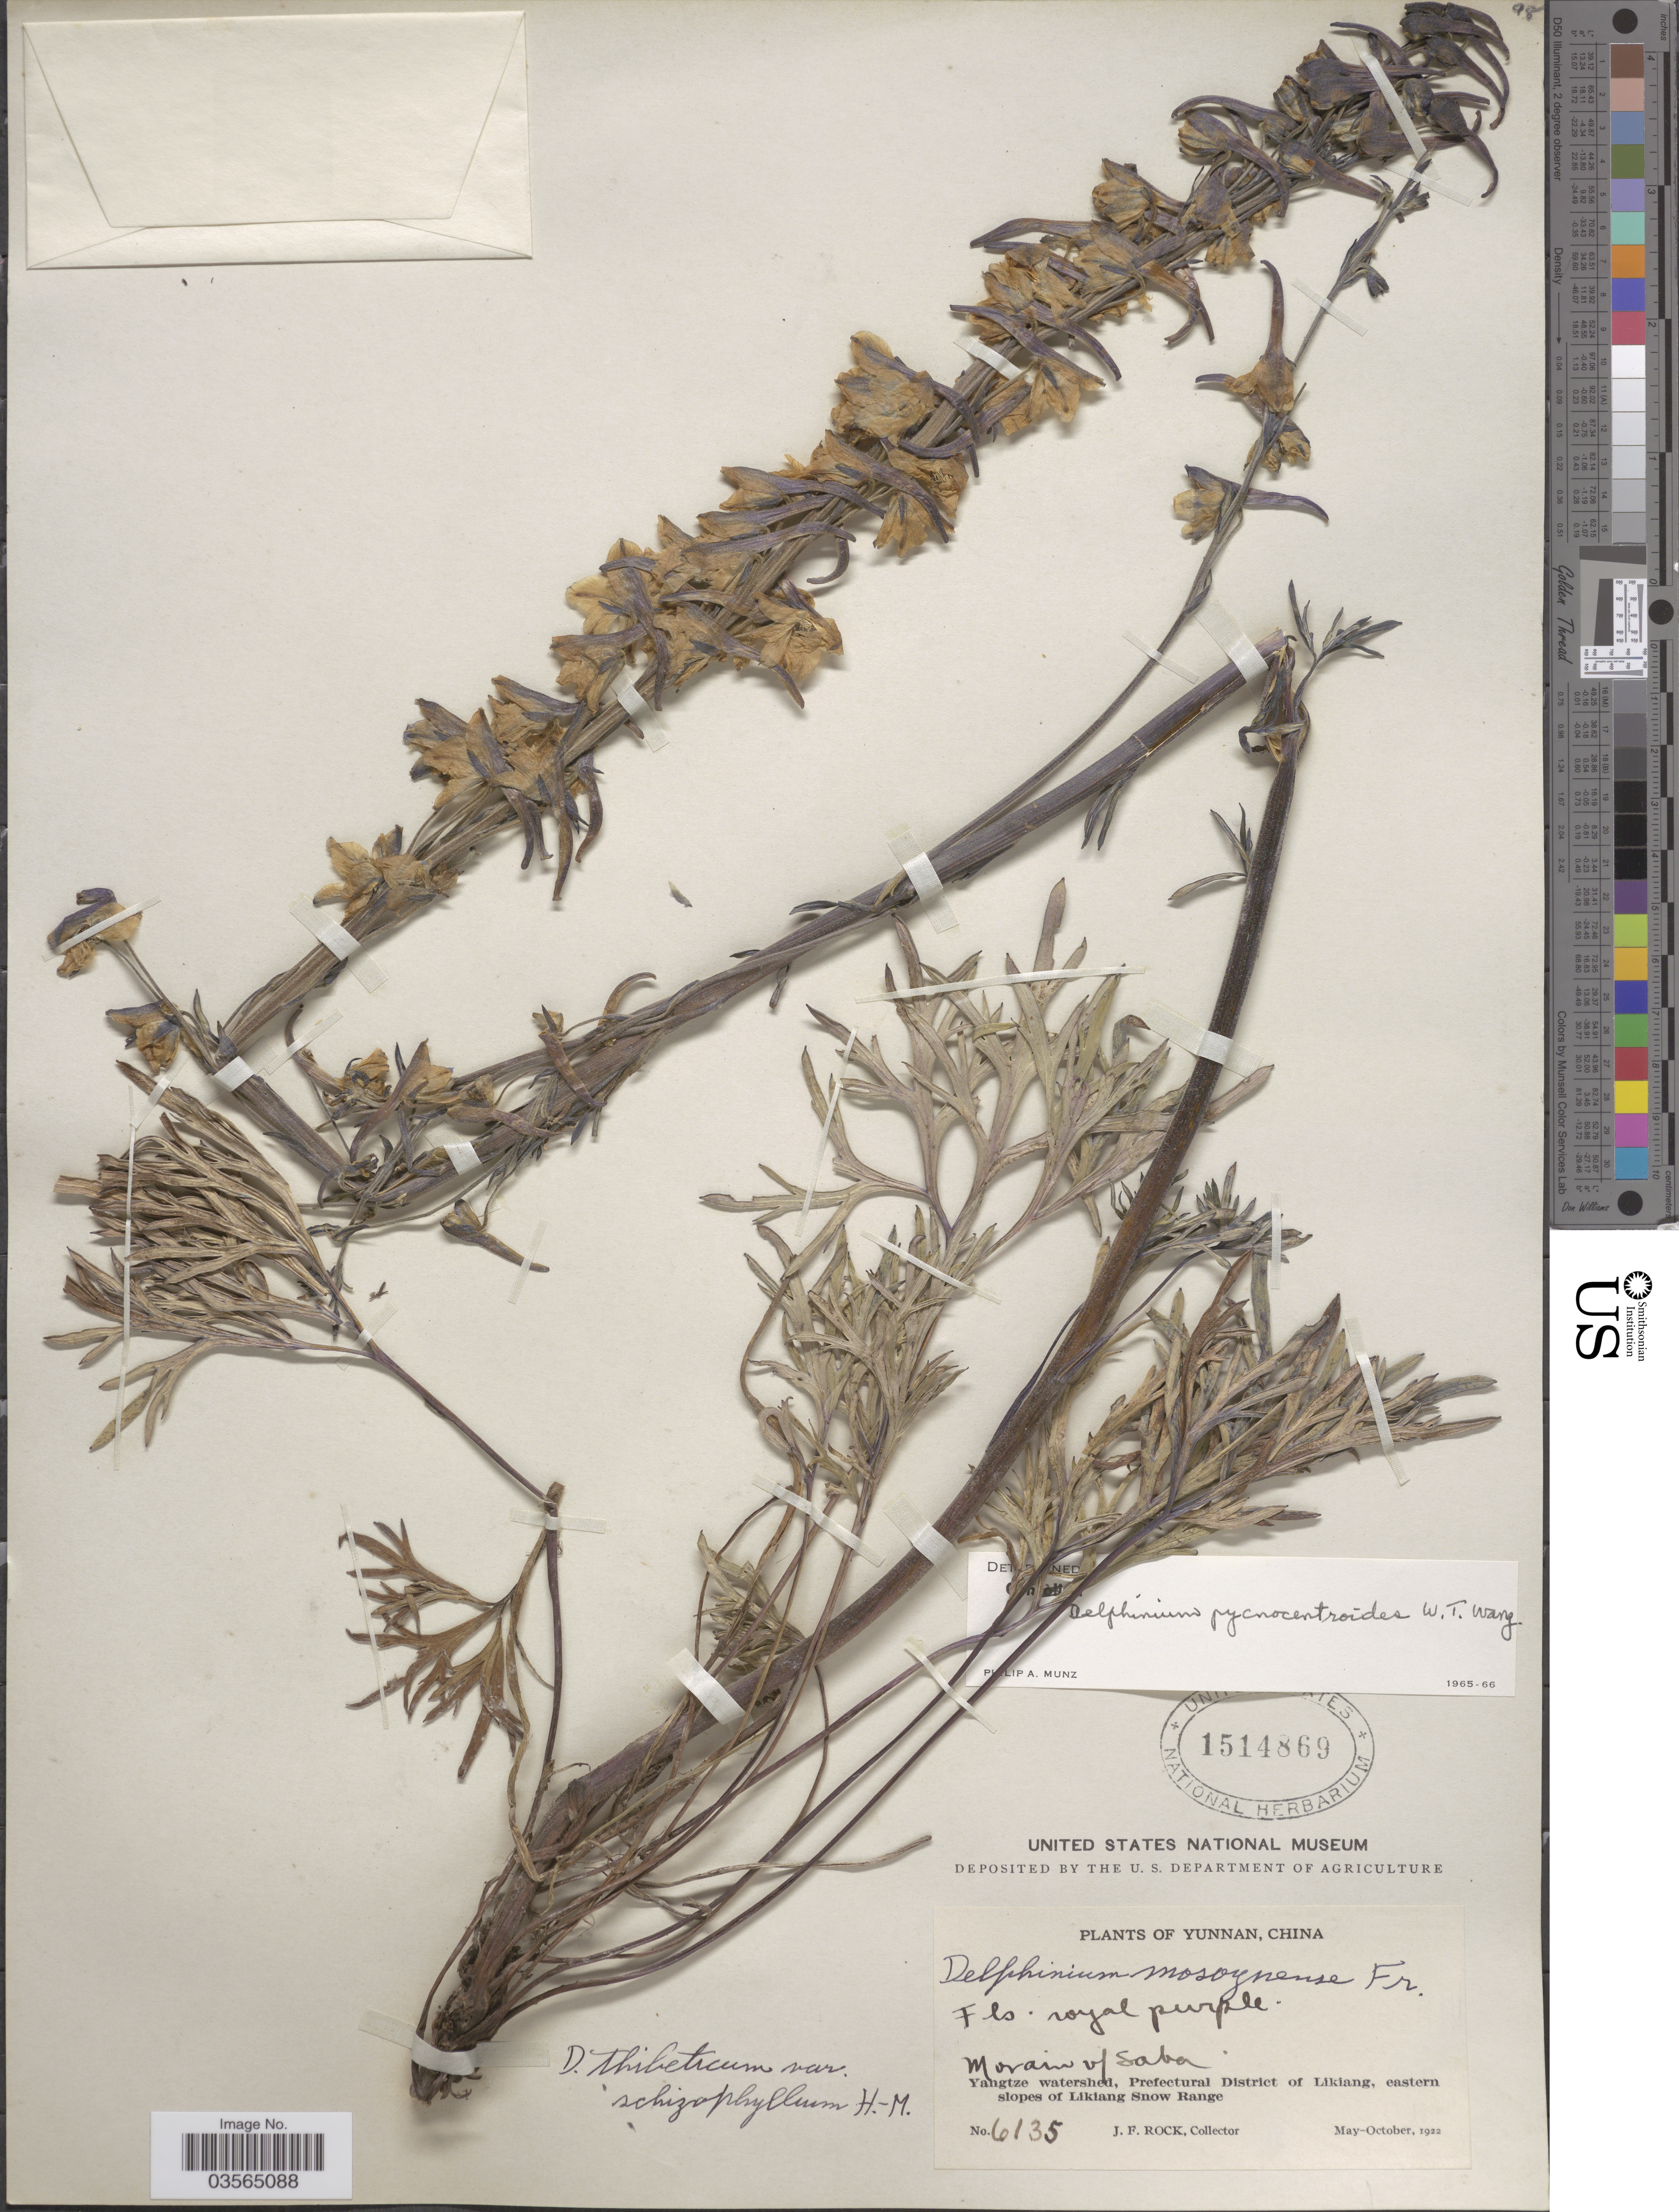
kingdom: Plantae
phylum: Tracheophyta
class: Magnoliopsida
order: Ranunculales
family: Ranunculaceae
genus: Delphinium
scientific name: Delphinium pycnocentroides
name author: W.T. Wang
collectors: J. Rock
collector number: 6135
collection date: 1922-05/1922-10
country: China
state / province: Yunnan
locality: Morain of Saba. Yangtze watershed, Prefectural District of Likiang, eastern slopes of Likiang Snow Range.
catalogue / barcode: US 1514869